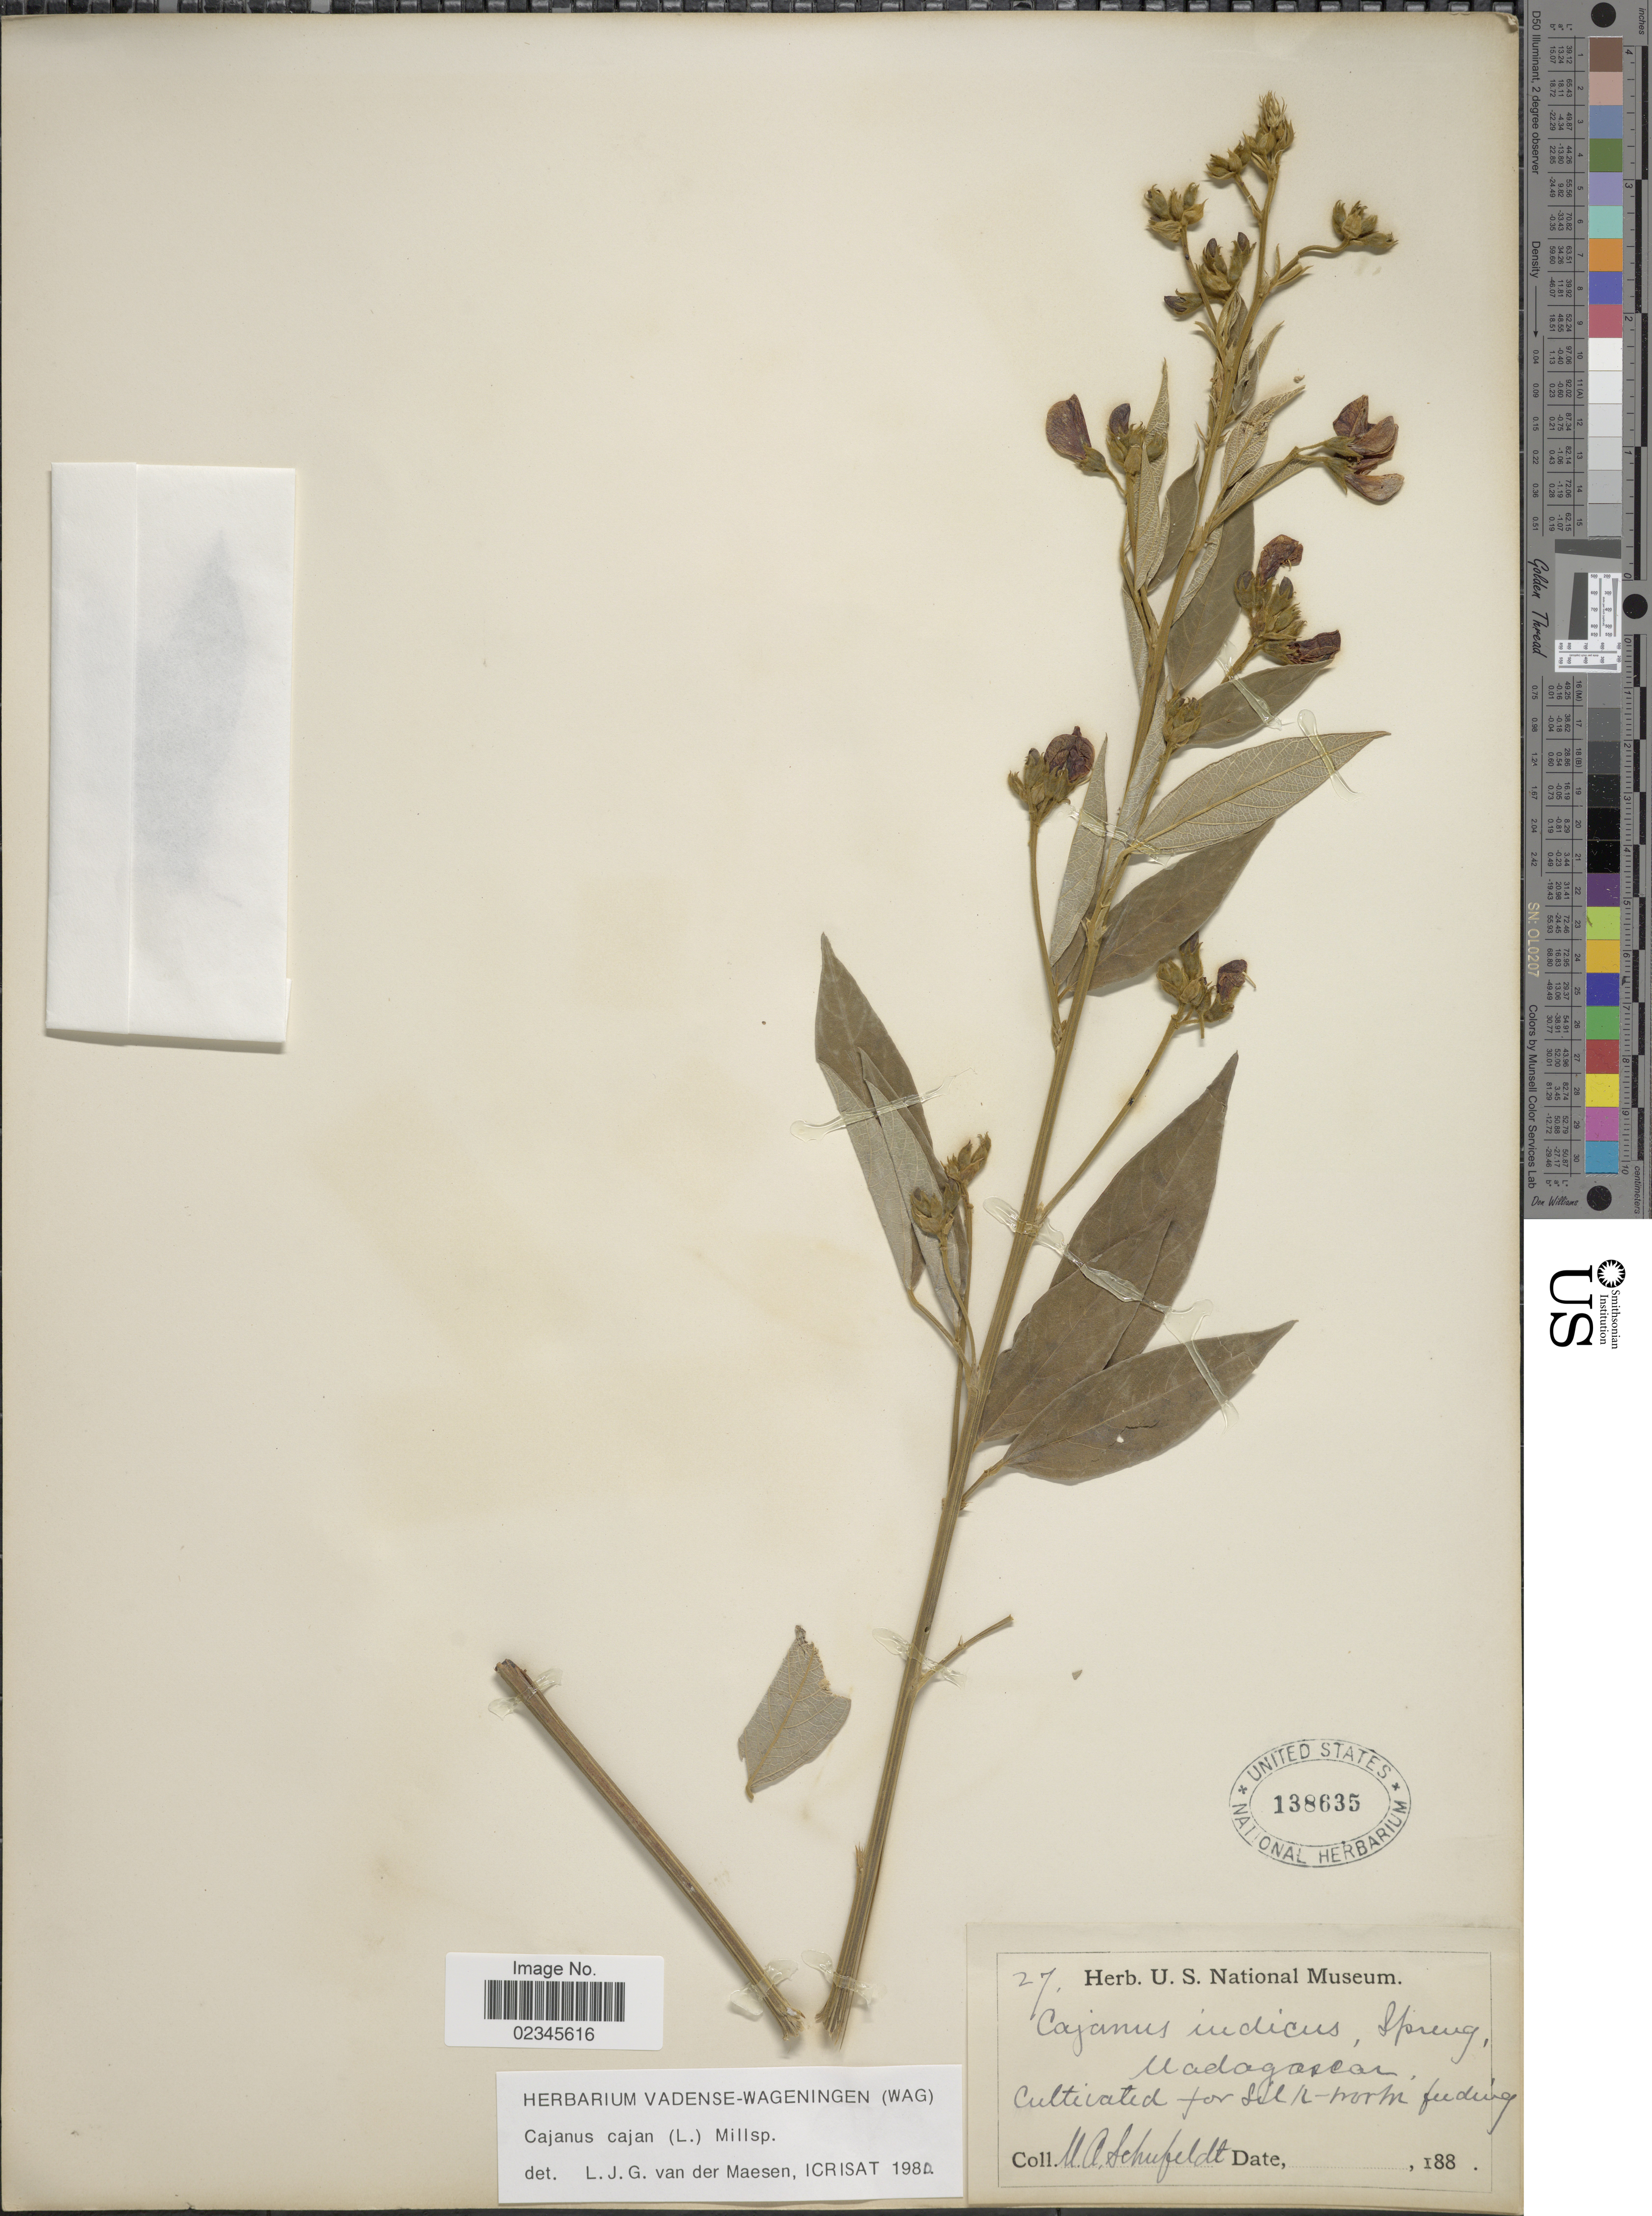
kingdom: Plantae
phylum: Tracheophyta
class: Magnoliopsida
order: Fabales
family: Fabaceae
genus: Cajanus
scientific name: Cajanus cajan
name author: (L.) Huth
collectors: U. Schufeldt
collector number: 27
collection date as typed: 188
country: Madagascar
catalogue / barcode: US 138635